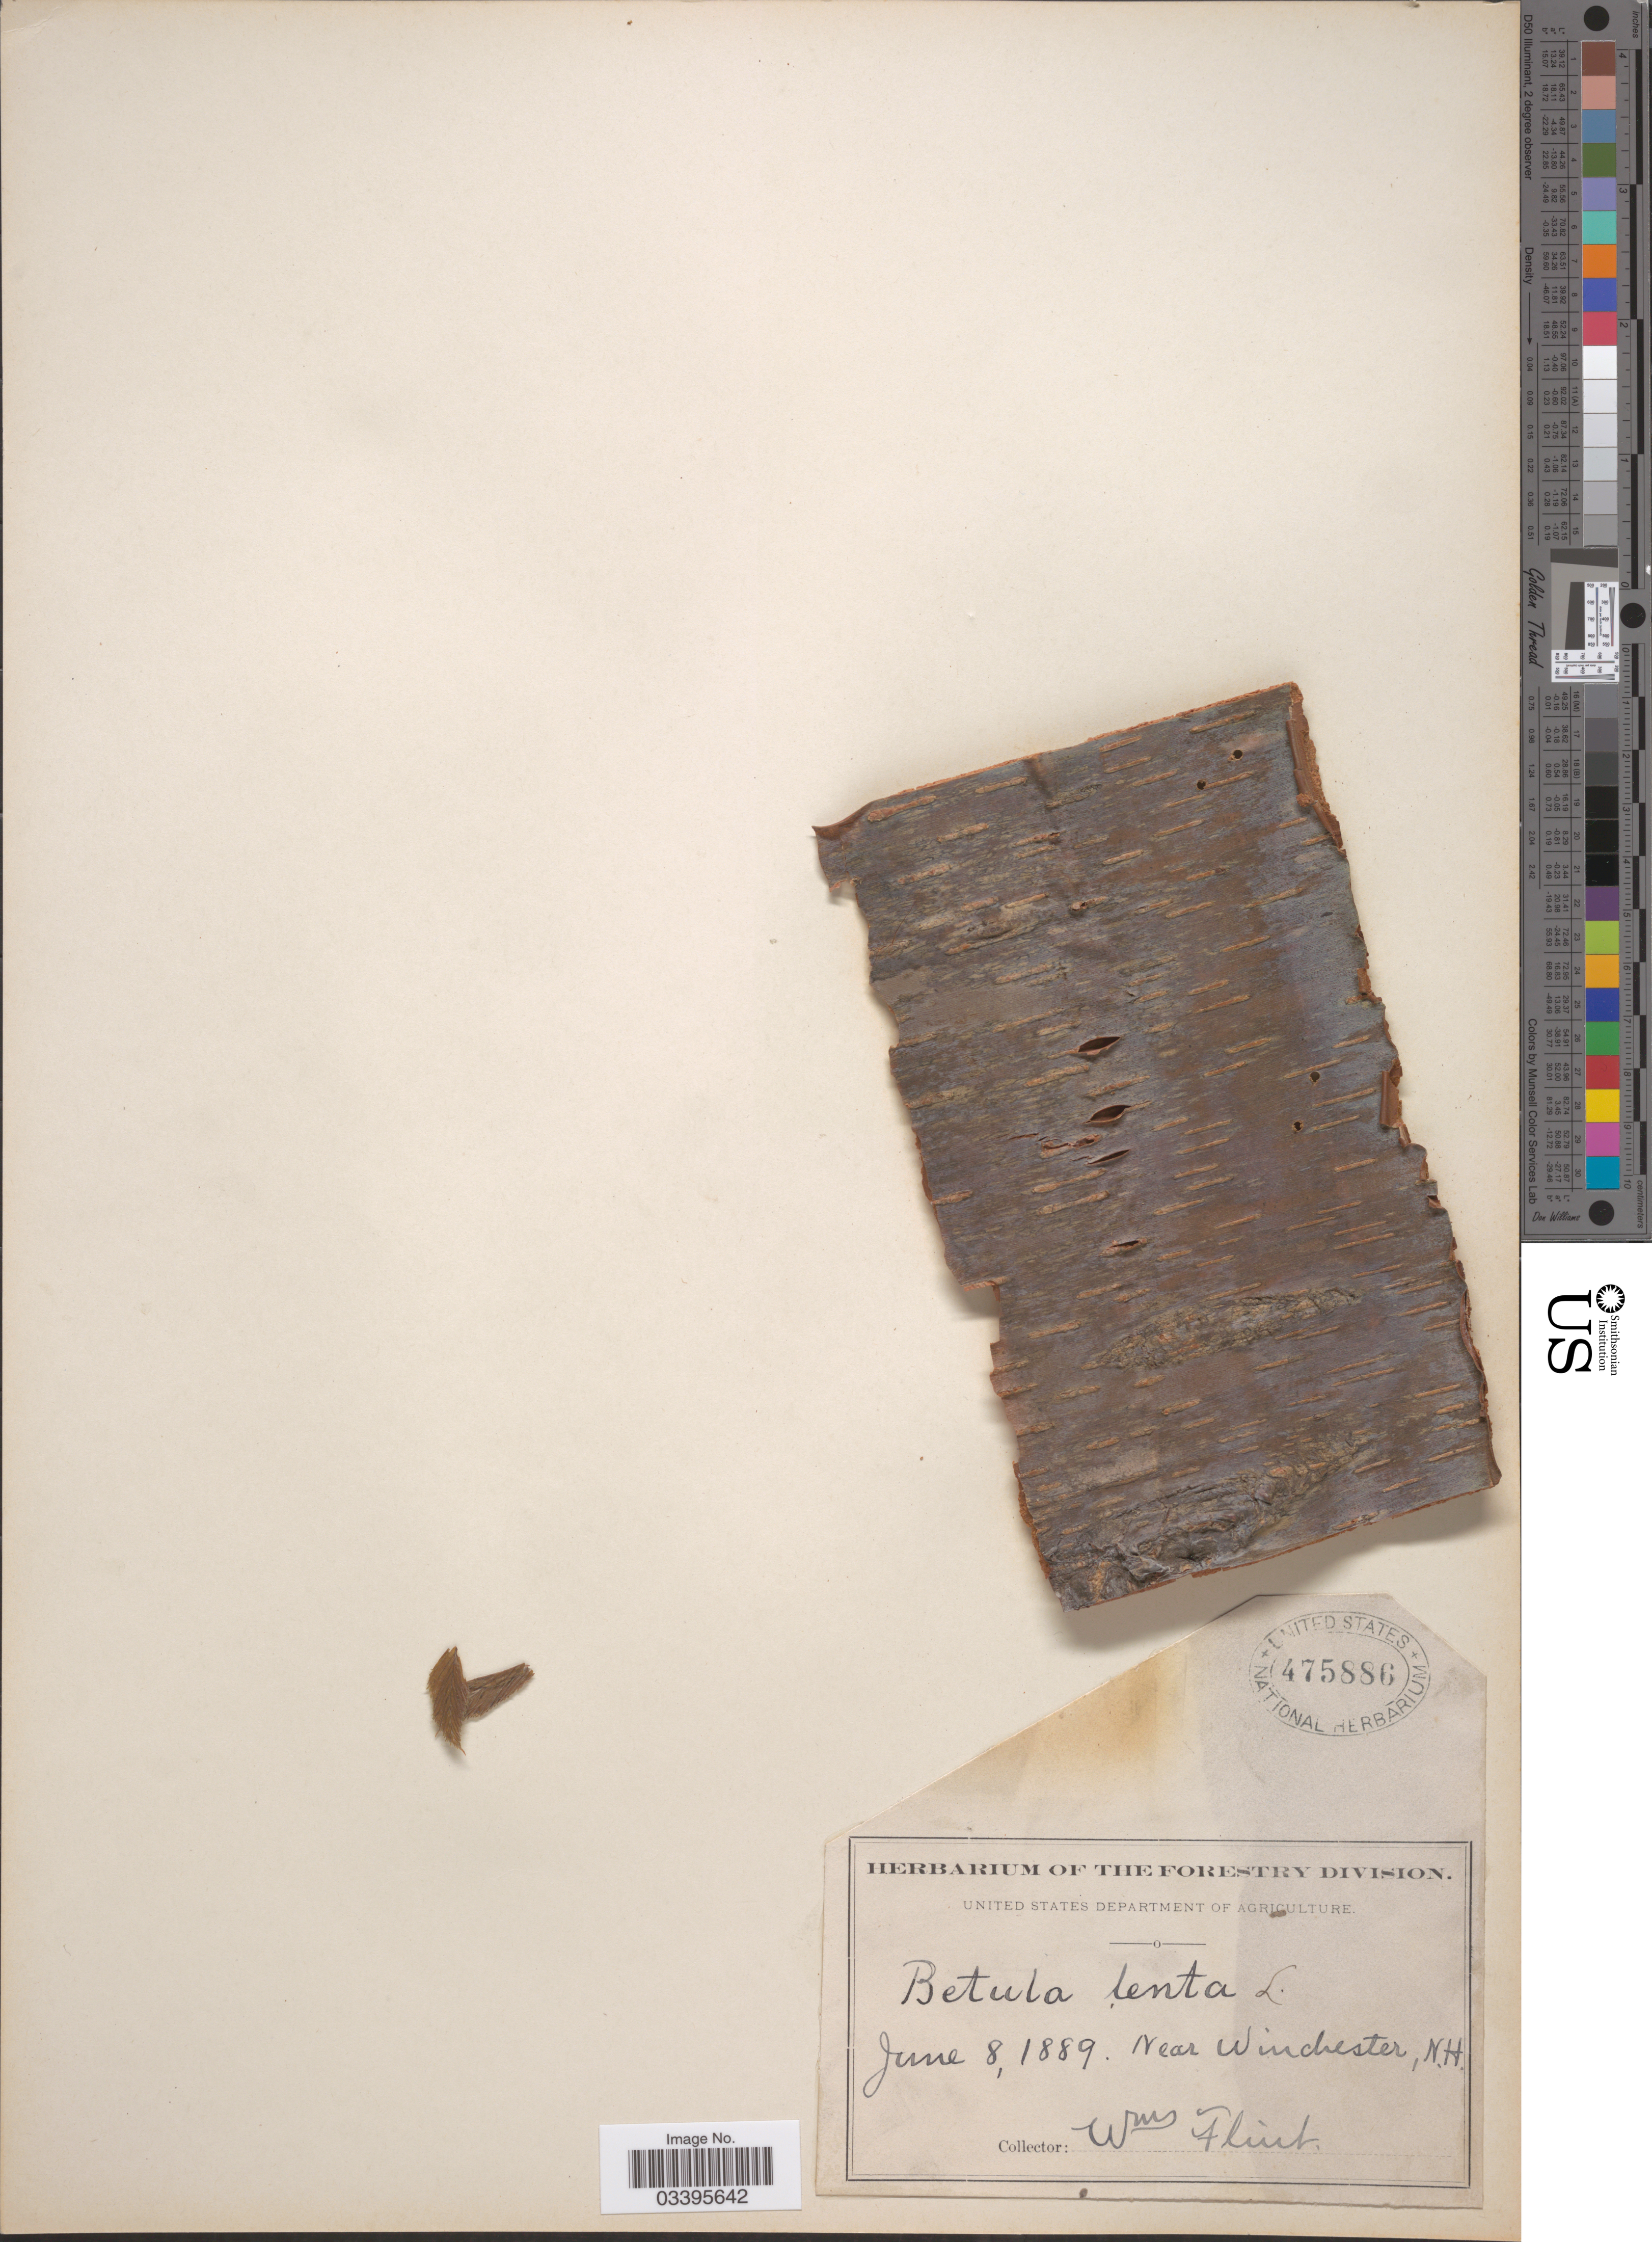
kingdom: Plantae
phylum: Tracheophyta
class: Magnoliopsida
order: Fagales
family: Betulaceae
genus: Betula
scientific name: Betula lenta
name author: L.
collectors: W. Flint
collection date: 1889-06-08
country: United States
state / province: New Hampshire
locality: Near Winchester.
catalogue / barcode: US 475886